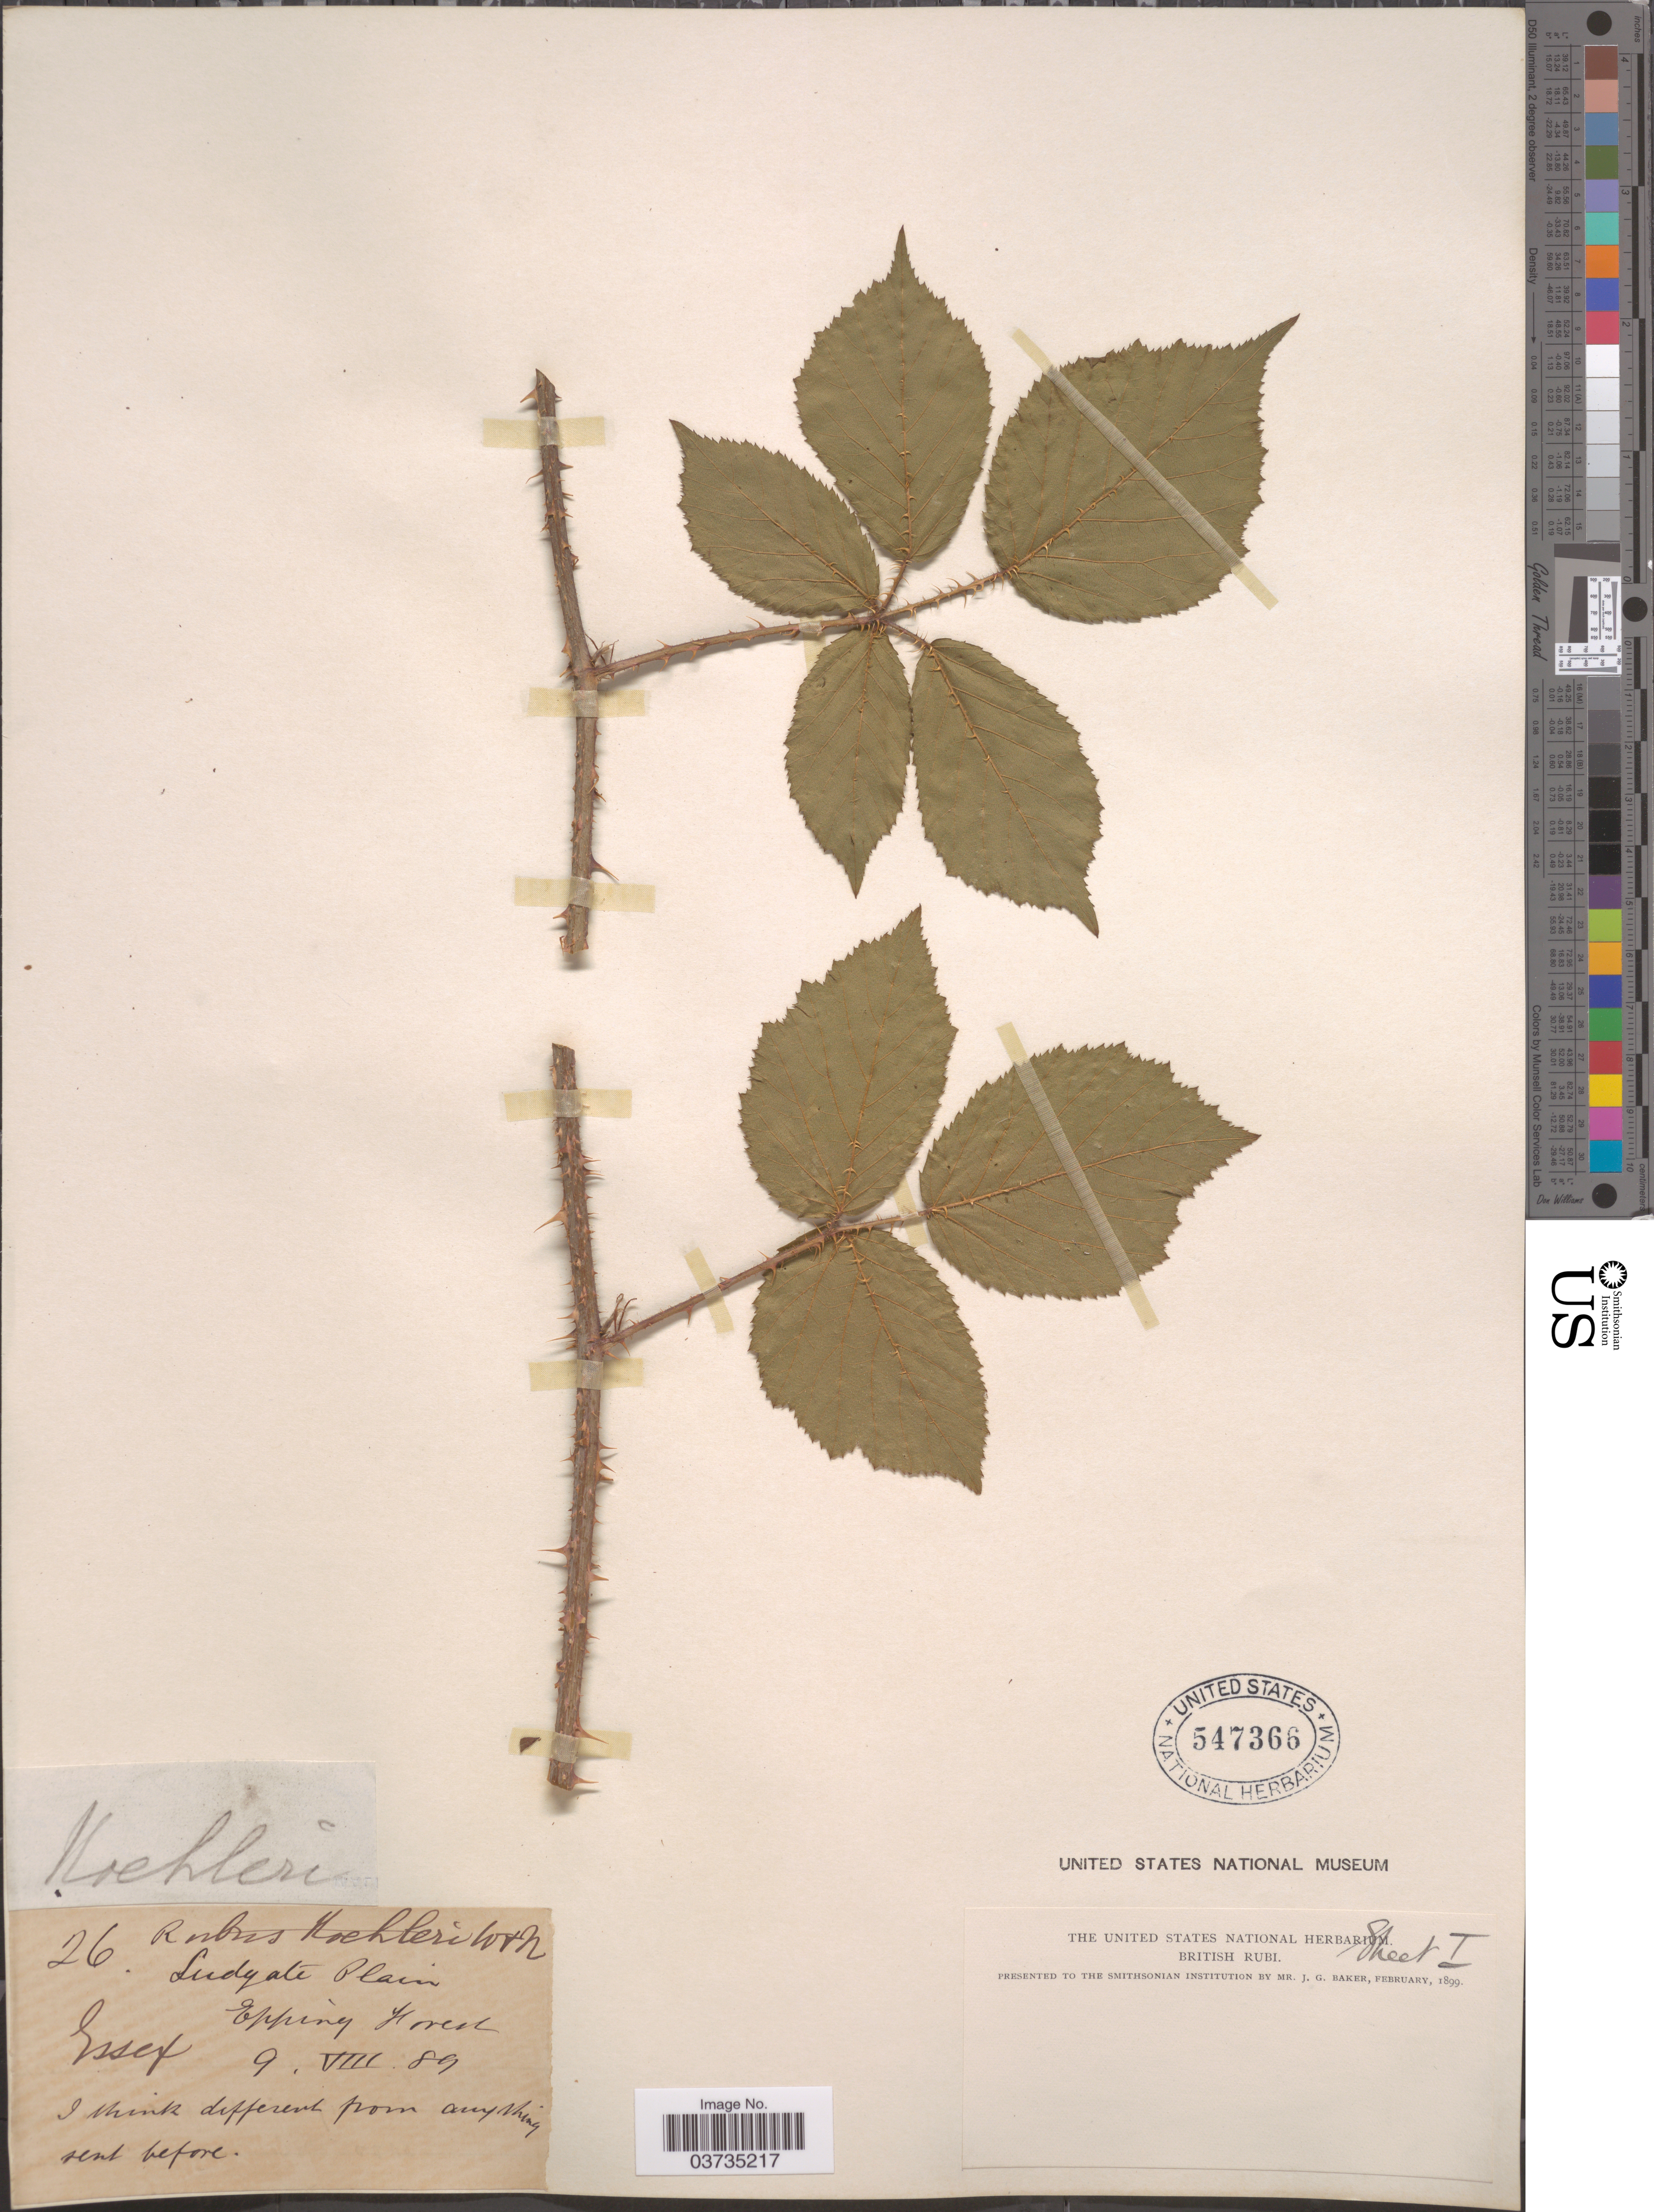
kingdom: Plantae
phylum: Tracheophyta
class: Magnoliopsida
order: Rosales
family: Rosaceae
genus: Rubus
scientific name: Rubus tardus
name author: W.C.R. Watson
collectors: ex herb. United States National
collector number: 26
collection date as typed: Transcribed d/m/y: 9/8/89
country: United Kingdom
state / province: England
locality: Ludgate Plain. Epping Forest. Essex.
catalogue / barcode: US 547366